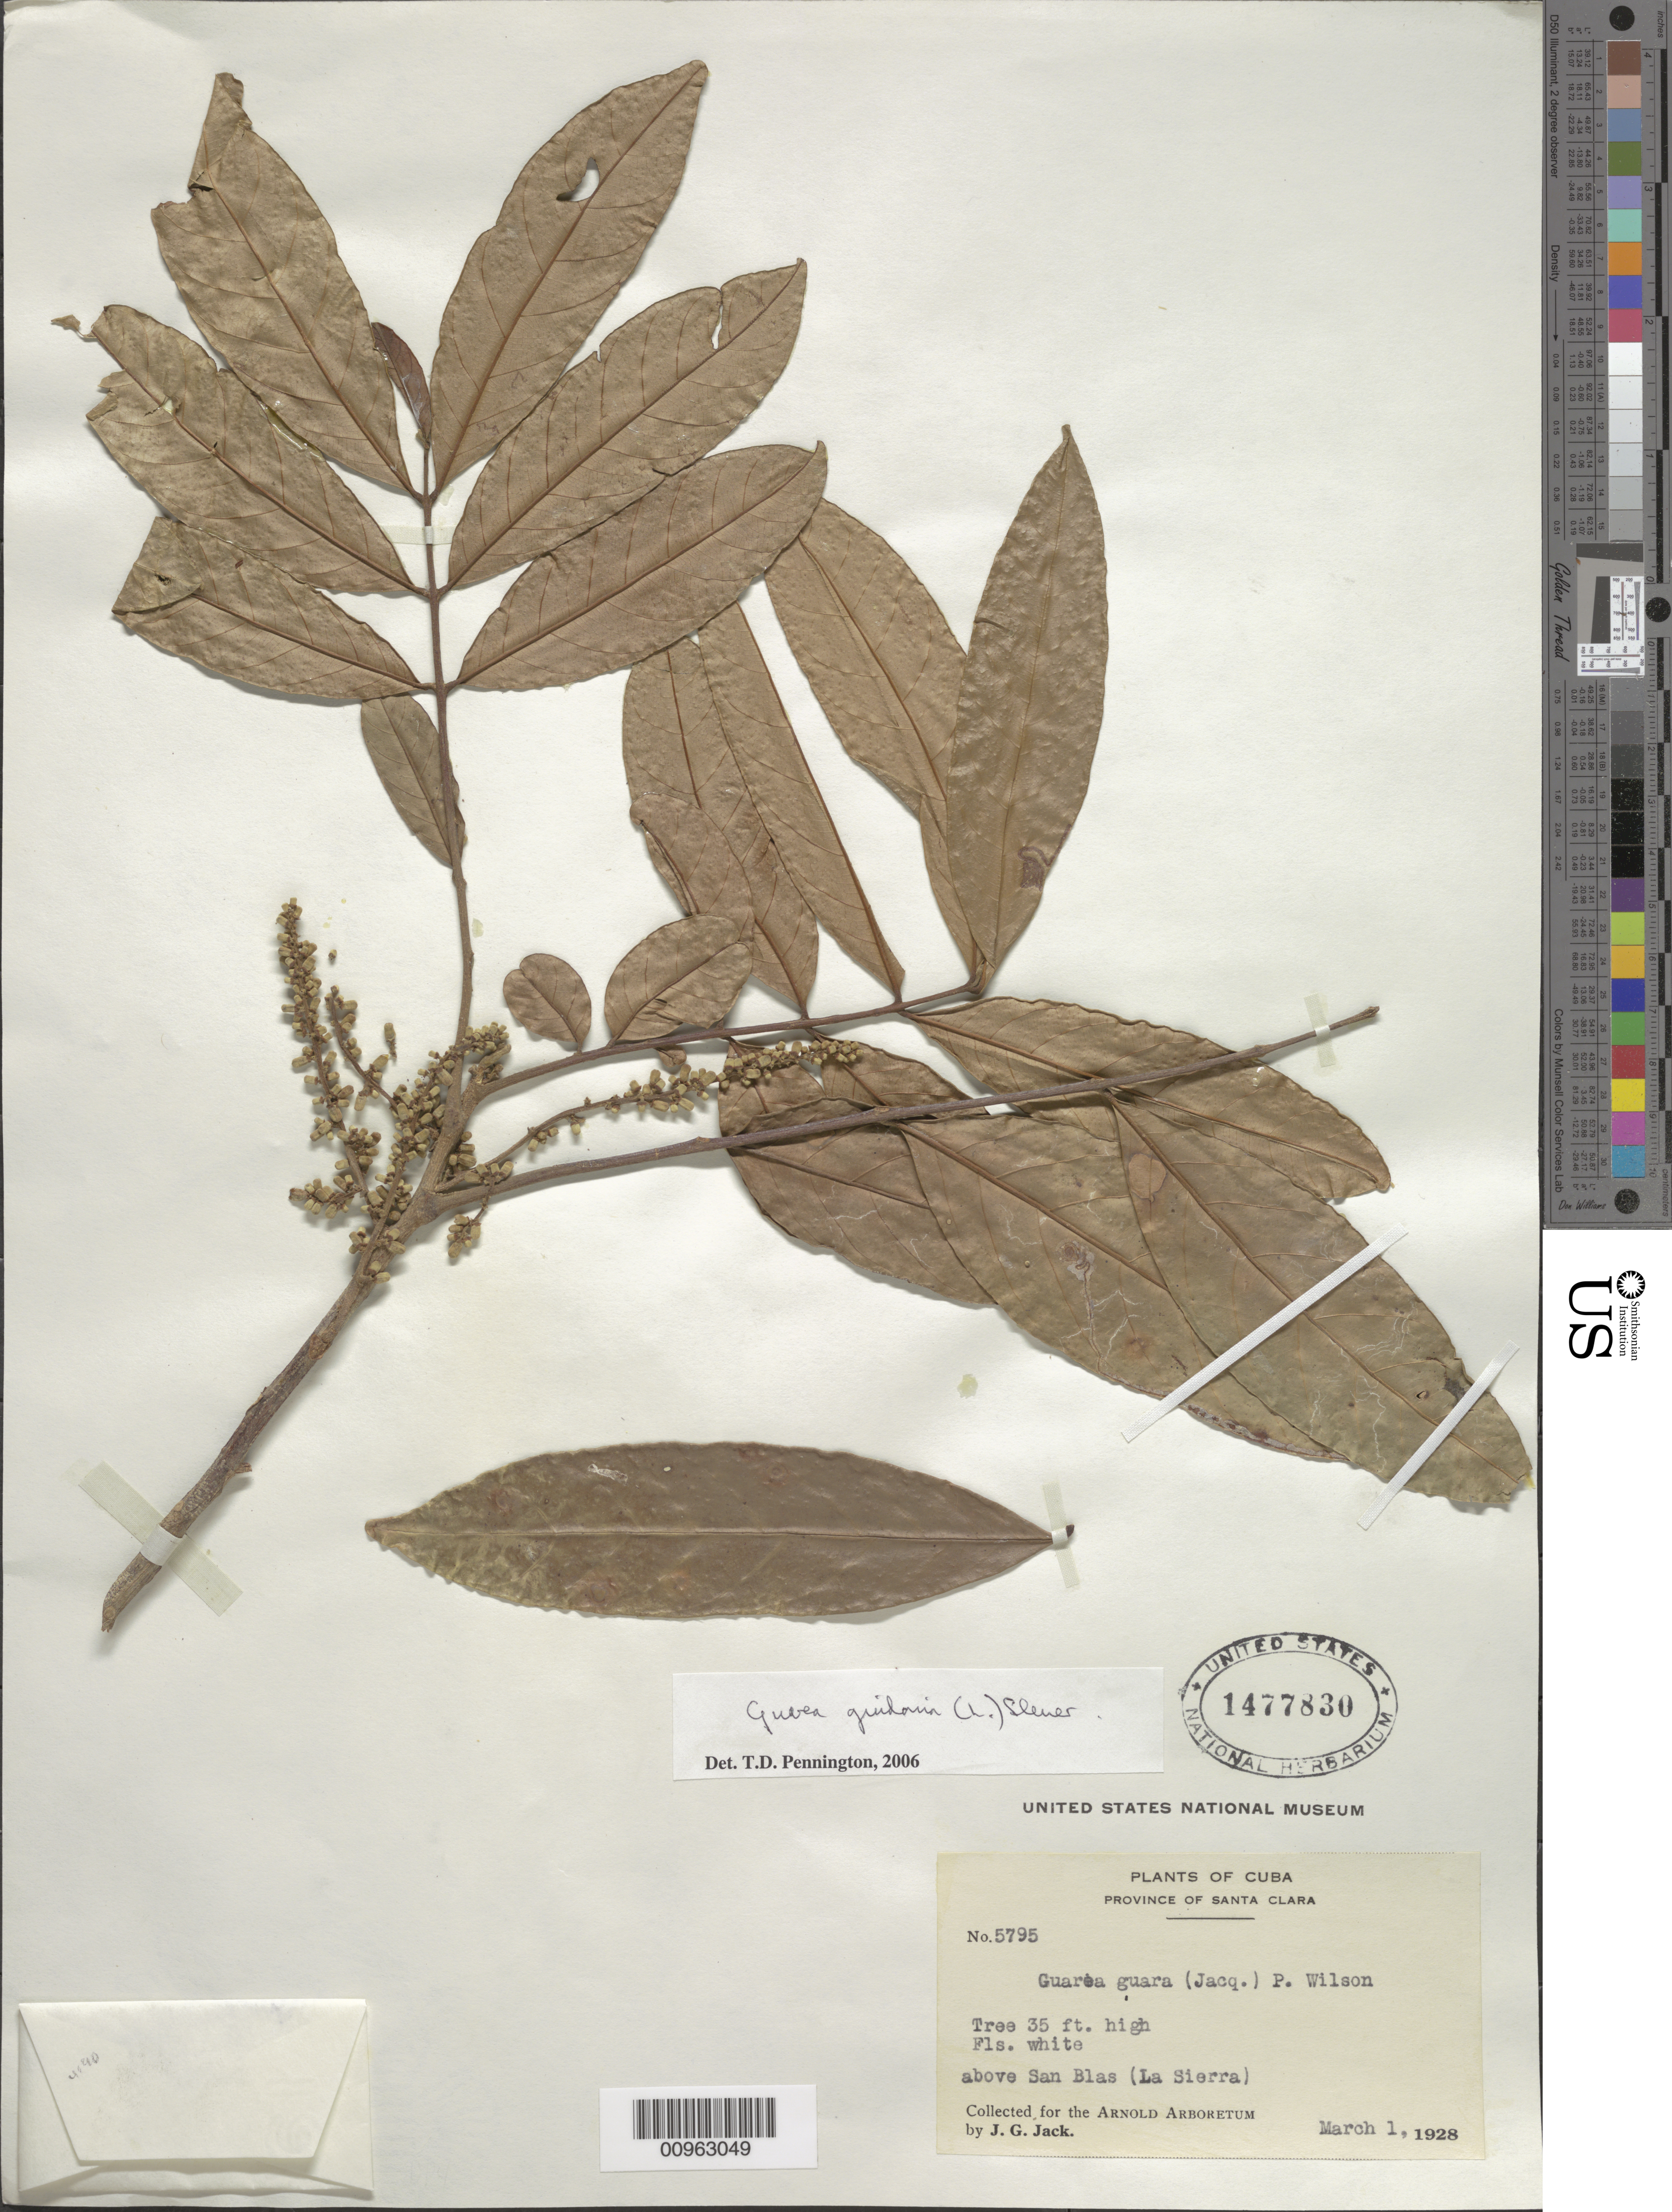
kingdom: Plantae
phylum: Tracheophyta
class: Magnoliopsida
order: Sapindales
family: Meliaceae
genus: Guarea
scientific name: Guarea guidonia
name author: (L.) Sleumer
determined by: Pennington, T. D., (K)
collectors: J. G. Jack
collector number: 5795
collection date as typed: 01 Mar 1928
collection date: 1928-03-01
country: Cuba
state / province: Las Villas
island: Cuba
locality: Above San Blas (La Sierra)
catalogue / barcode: US 1477830